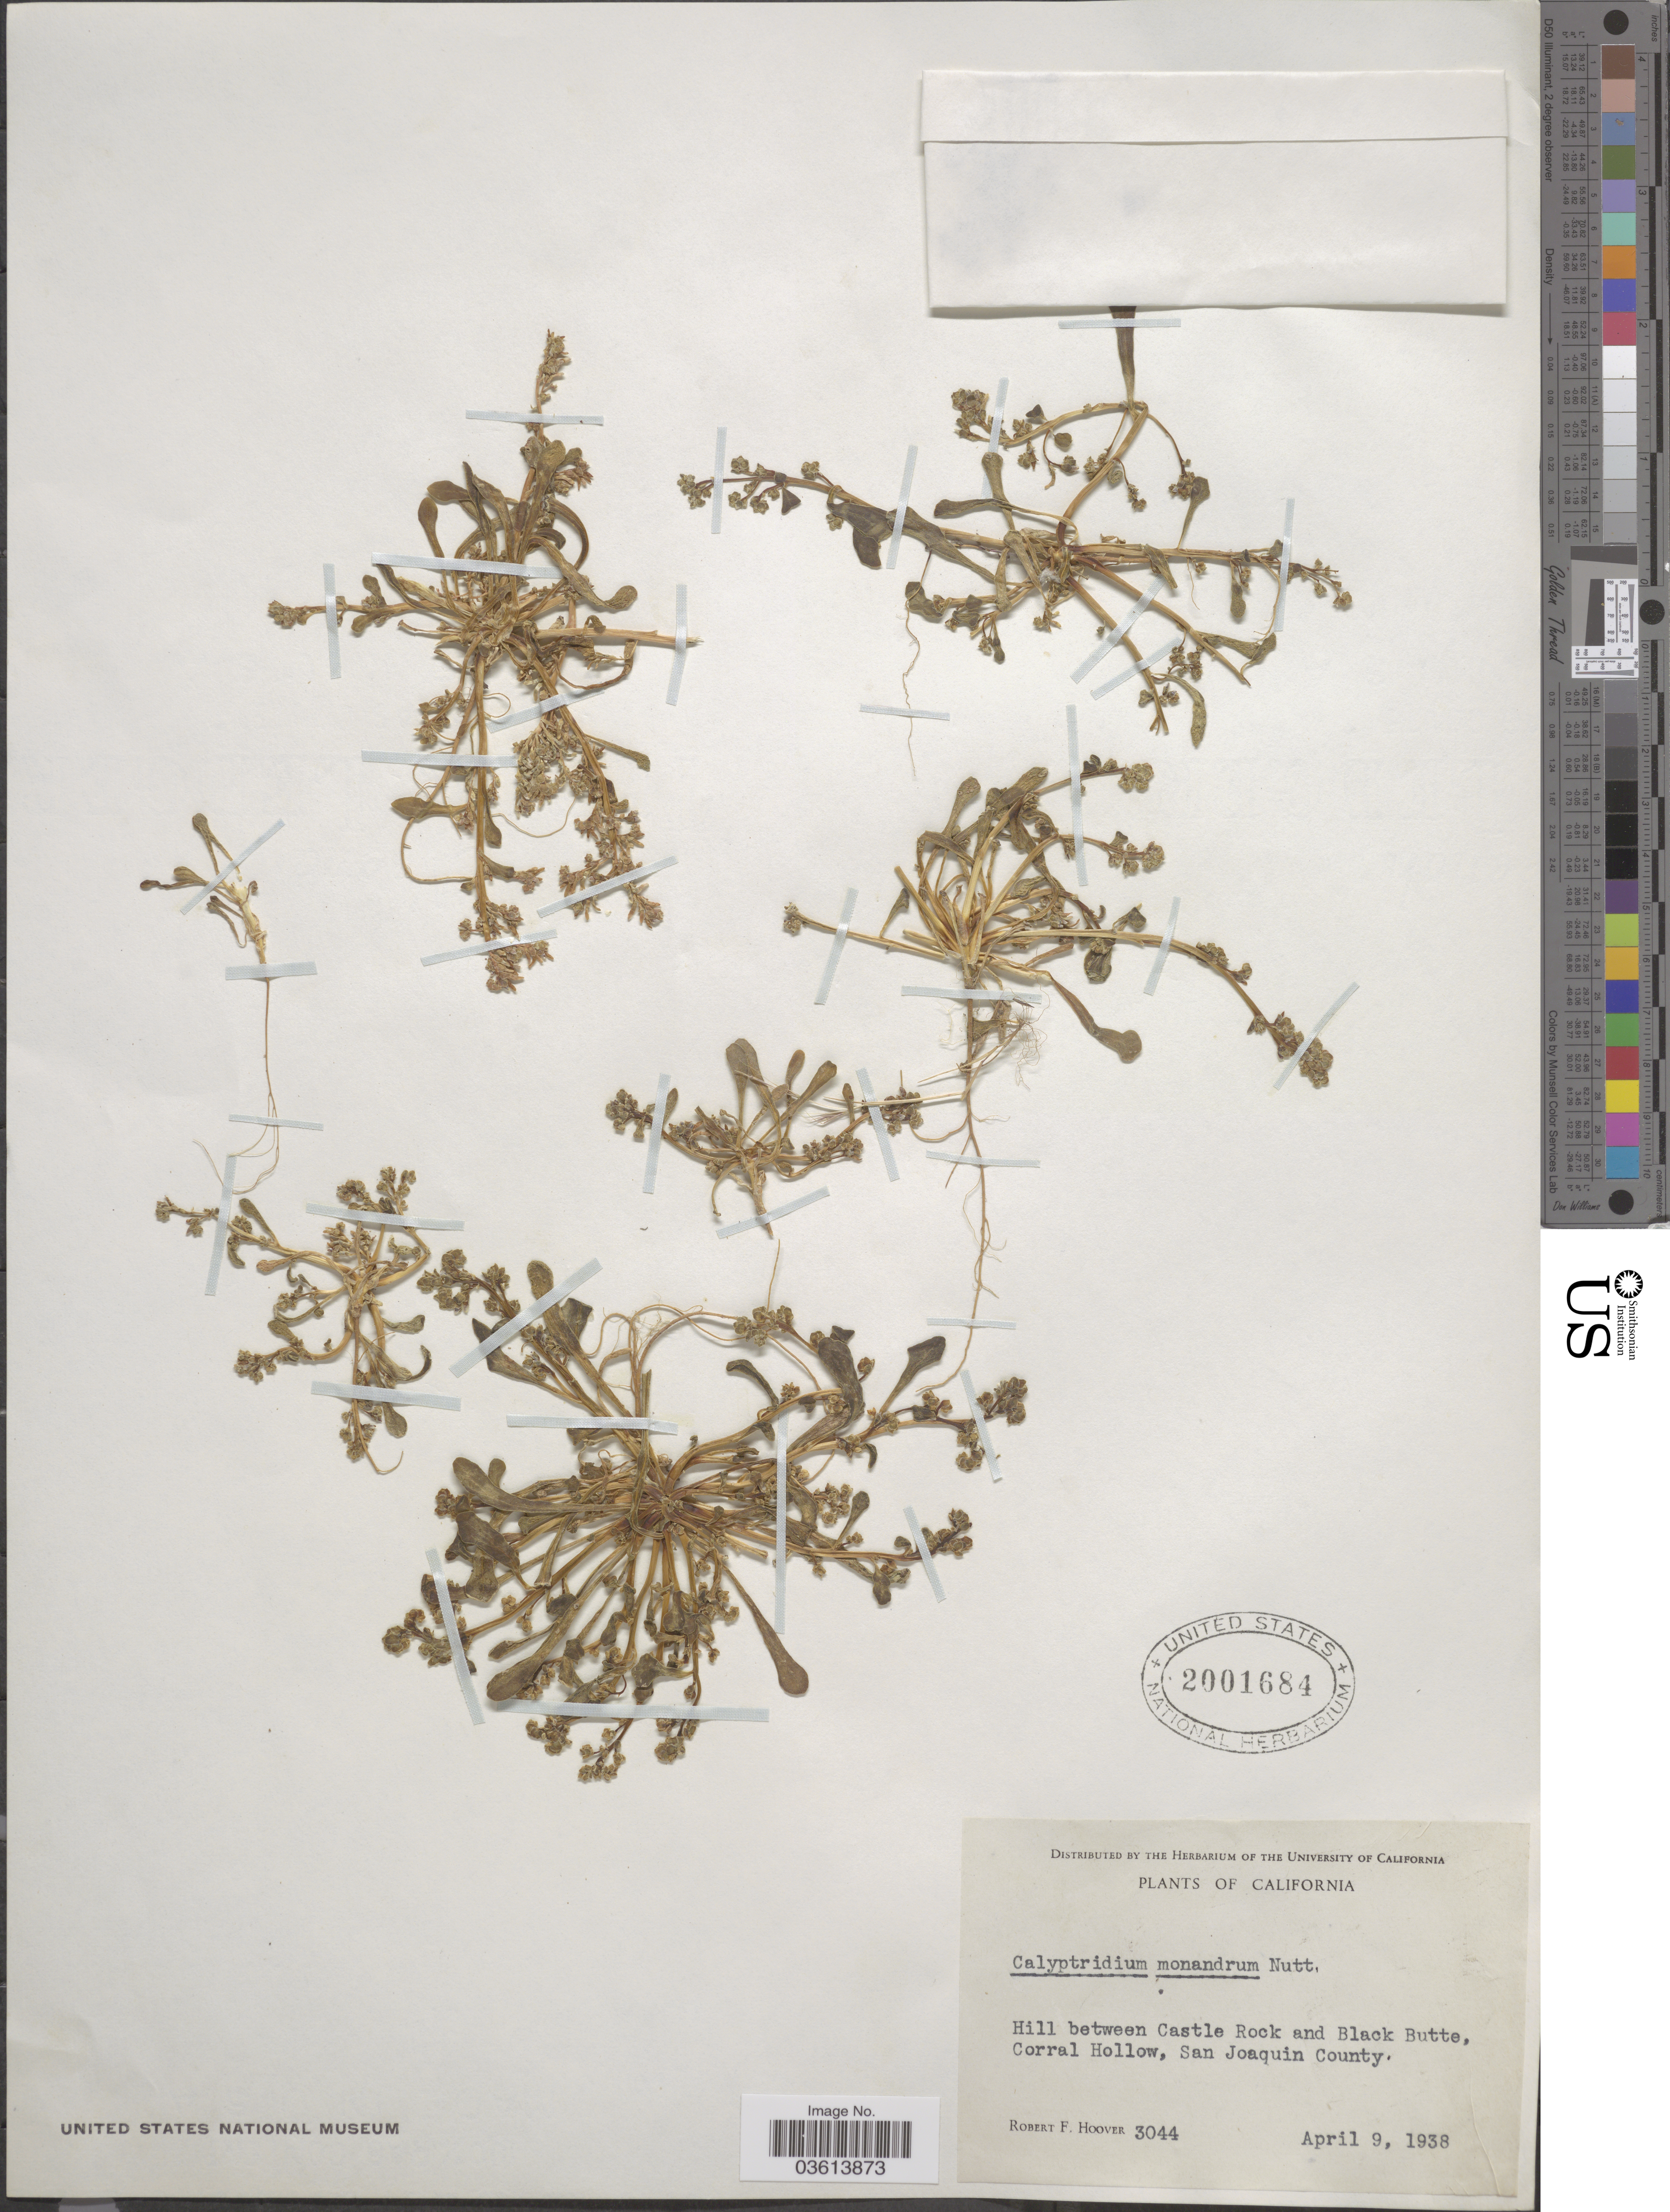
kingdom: Plantae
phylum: Tracheophyta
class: Magnoliopsida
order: Caryophyllales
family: Montiaceae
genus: Calyptridium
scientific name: Calyptridium monandrum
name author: (Nutt.) Nutt.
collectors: R. F. Hoover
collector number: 3044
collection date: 1938-04-09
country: United States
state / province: California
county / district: San Joaquin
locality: Hill between Castle Rock and Black Butte, Corral Hollow, San Joaquin County.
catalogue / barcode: US 2001684